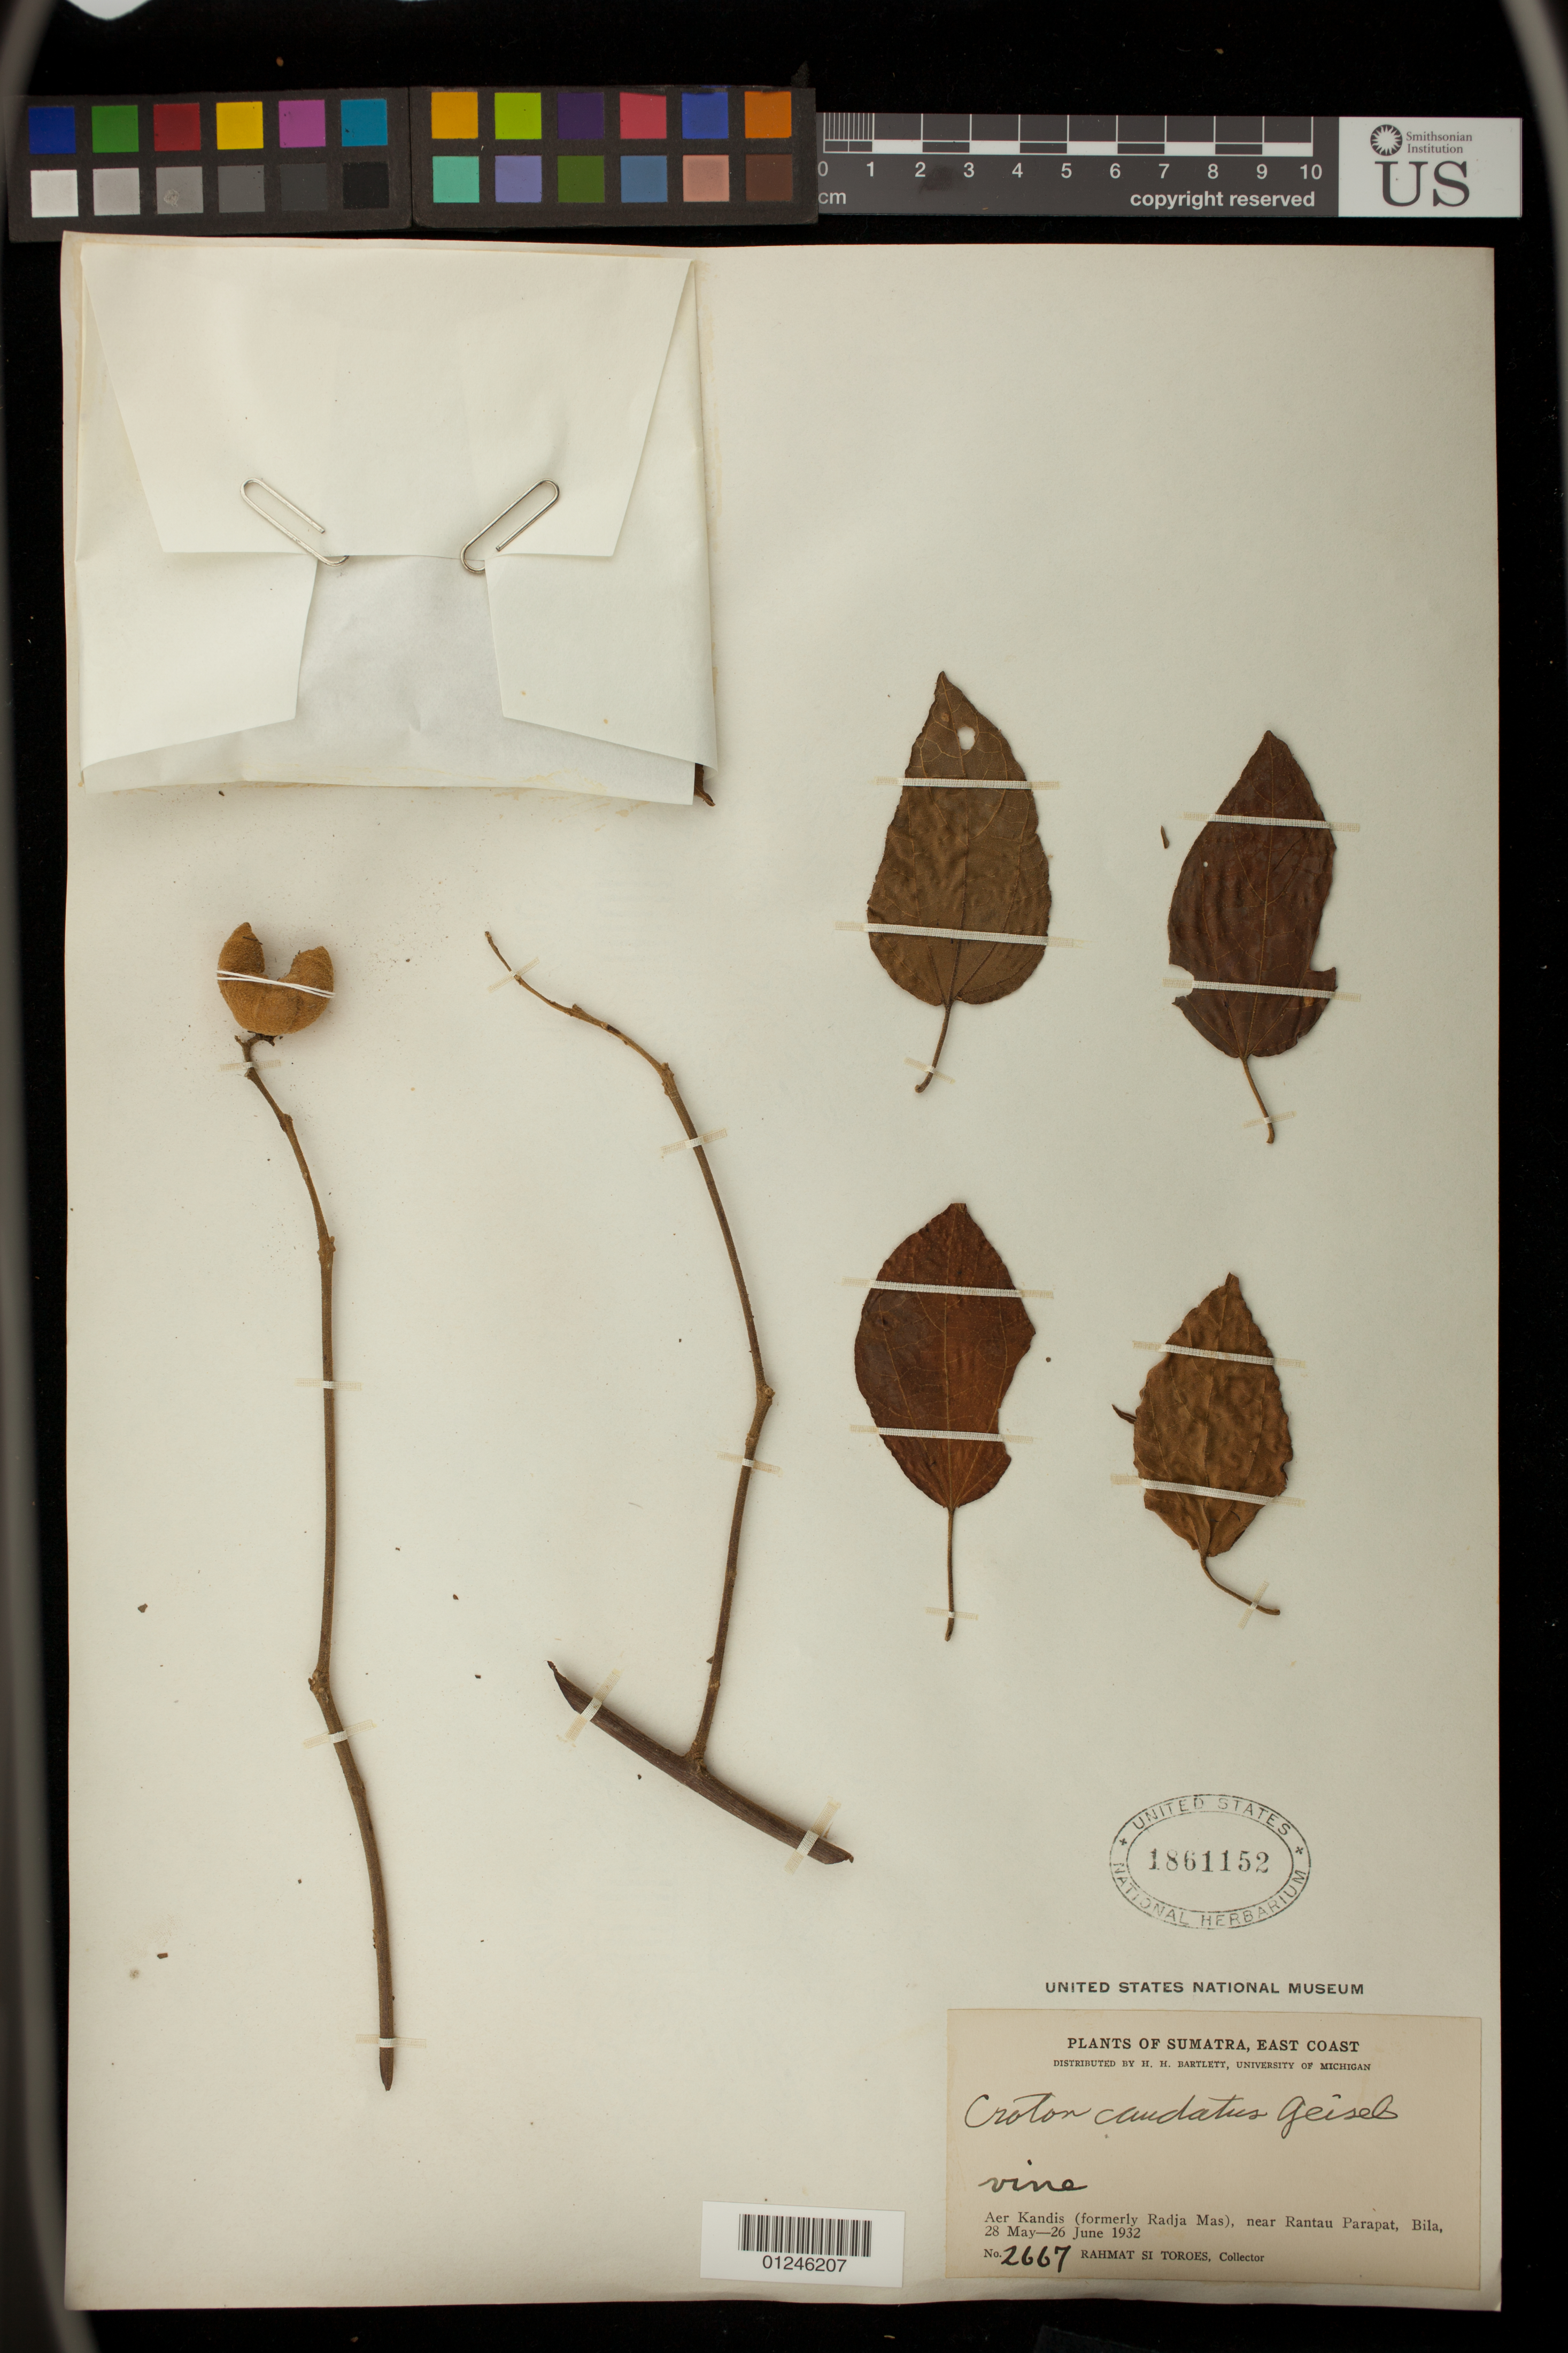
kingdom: Plantae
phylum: Tracheophyta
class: Magnoliopsida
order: Malpighiales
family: Euphorbiaceae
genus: Croton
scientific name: Croton caudatus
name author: Geiseler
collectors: Rahmat Si Boeea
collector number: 2667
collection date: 1932-05-28/1932-06-26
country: Indonesia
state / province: Sumatra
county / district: Sumatera Utara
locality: Aer Kandis (formerly Radja Mas), near Rantau Parapat, Bila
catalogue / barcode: US 1861152